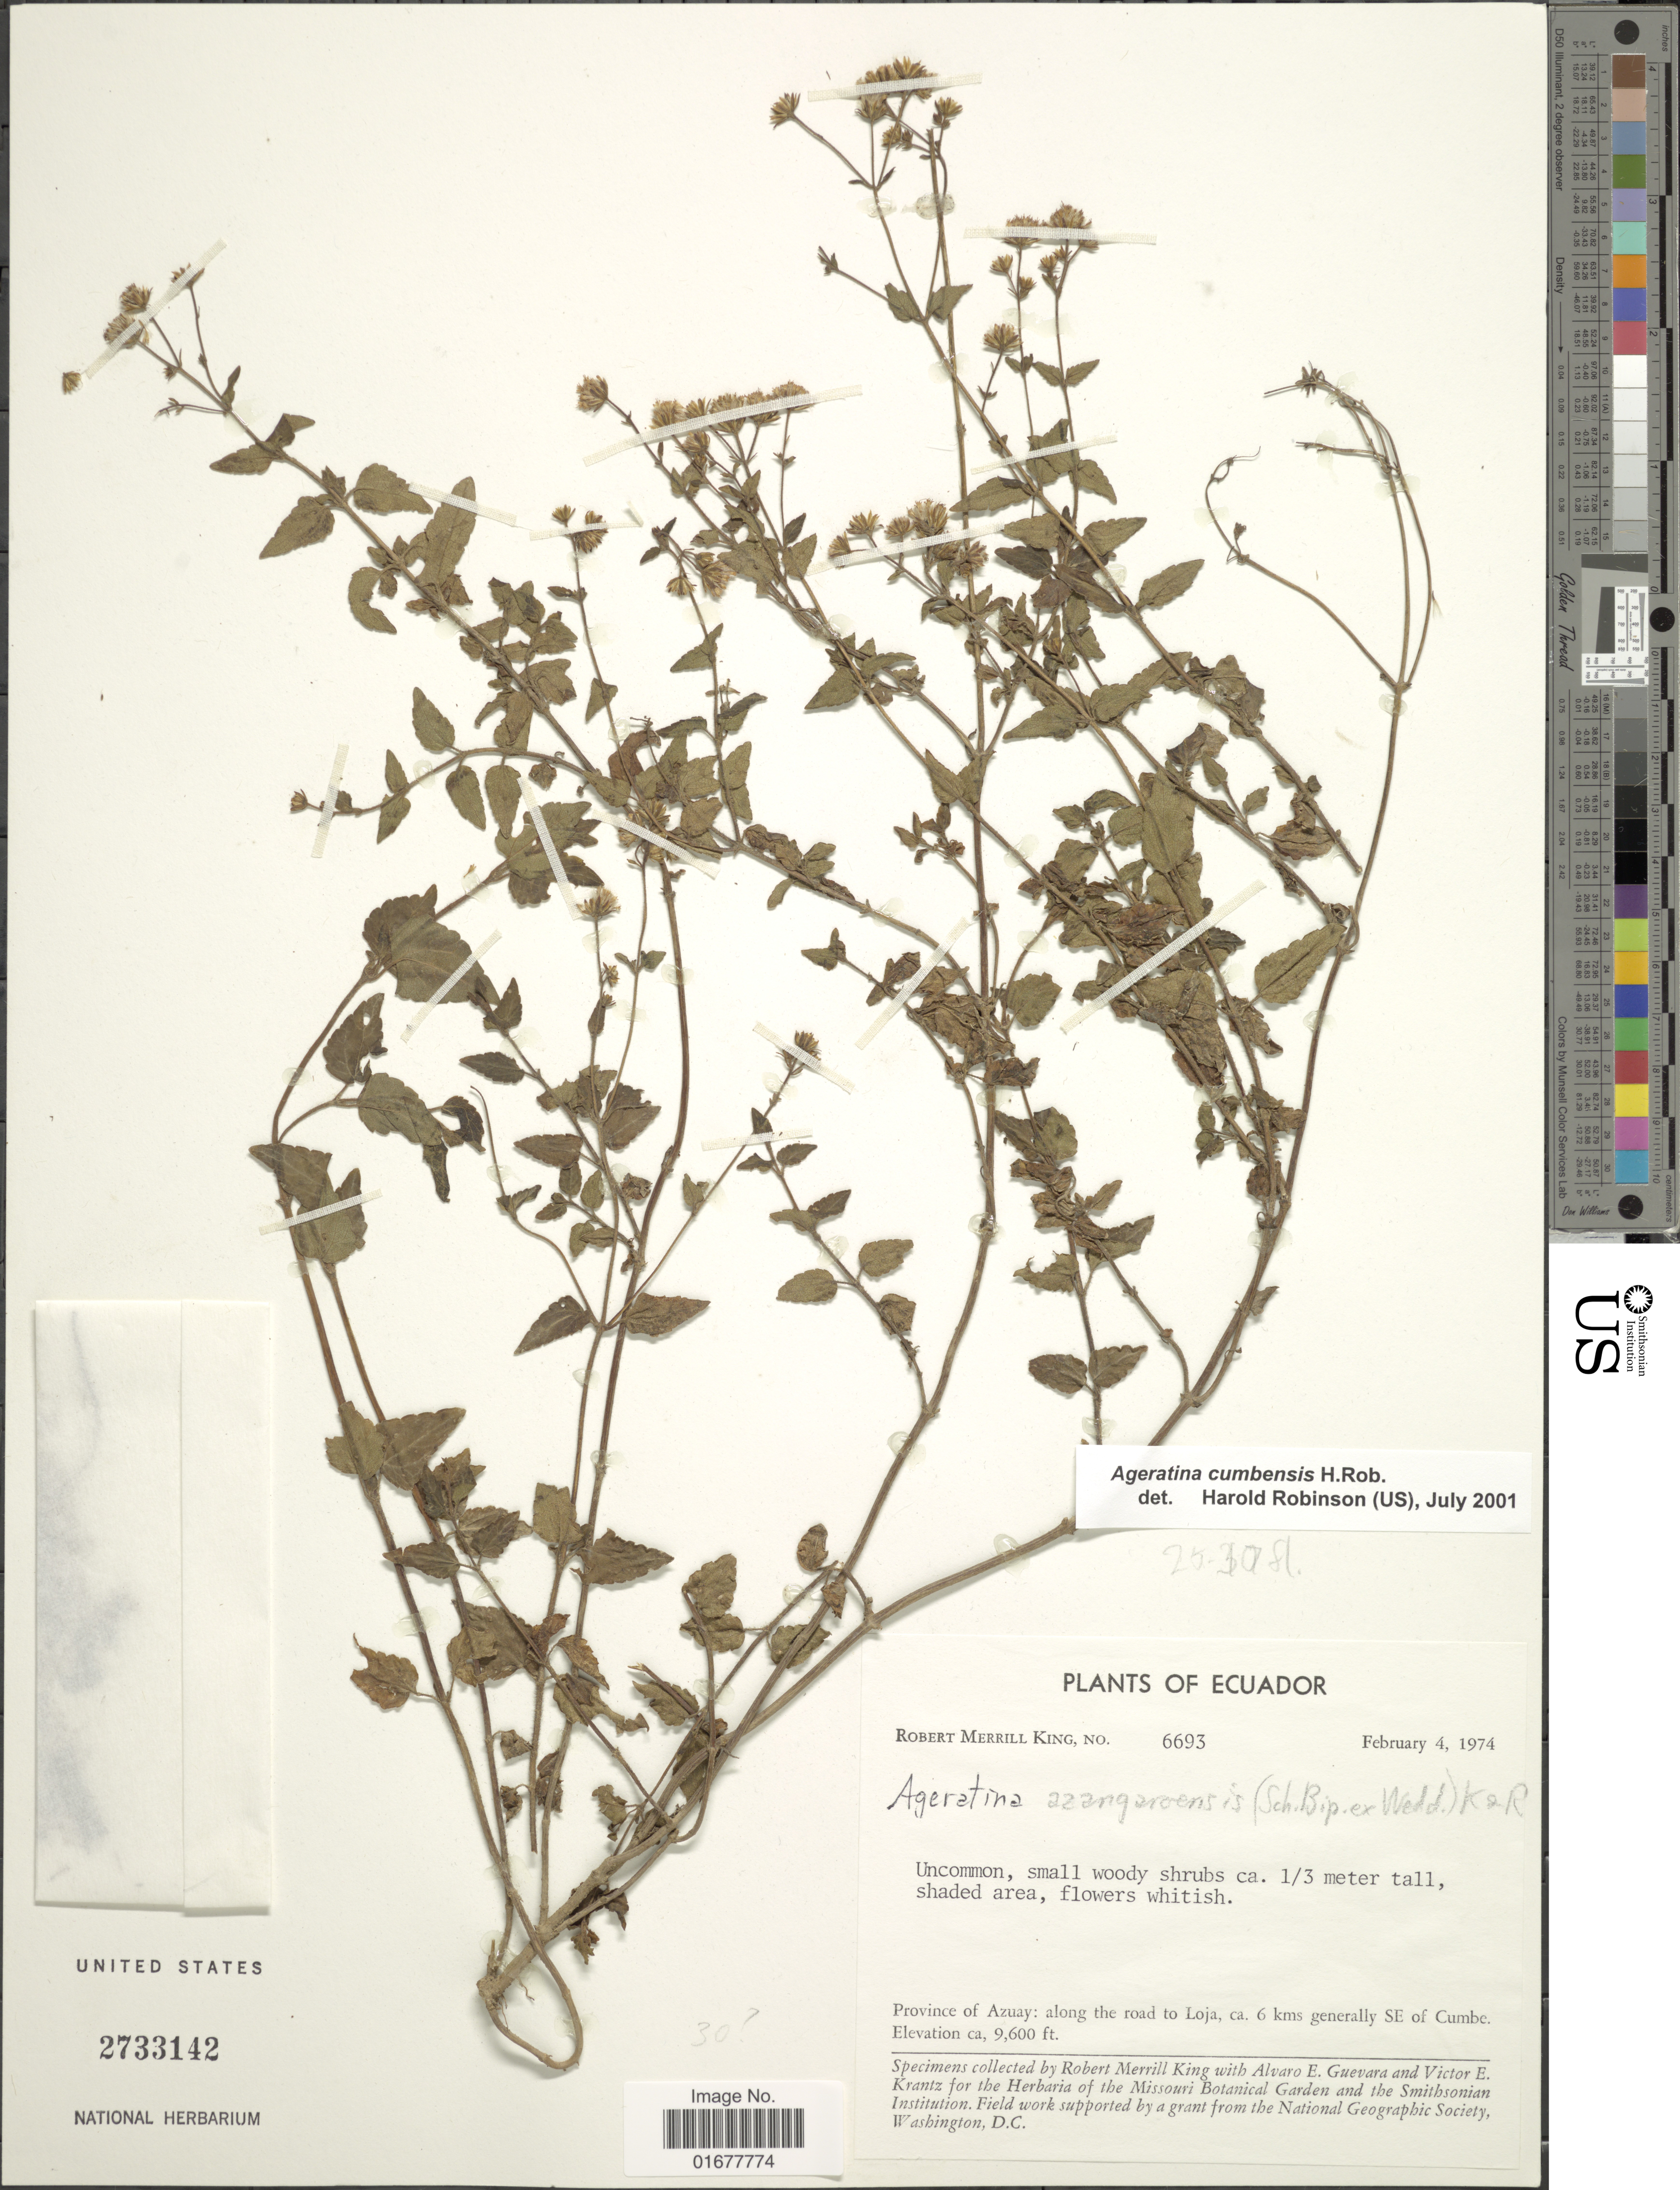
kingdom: Plantae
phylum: Tracheophyta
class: Magnoliopsida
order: Asterales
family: Asteraceae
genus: Ageratina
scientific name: Ageratina cumbensis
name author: H. Rob.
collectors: R. M. King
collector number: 6693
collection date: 1974-02-04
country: Ecuador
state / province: Azuay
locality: Along the road to Lojam ca. 6 kms generally SE of Cumbe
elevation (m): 2926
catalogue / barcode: US 2733142